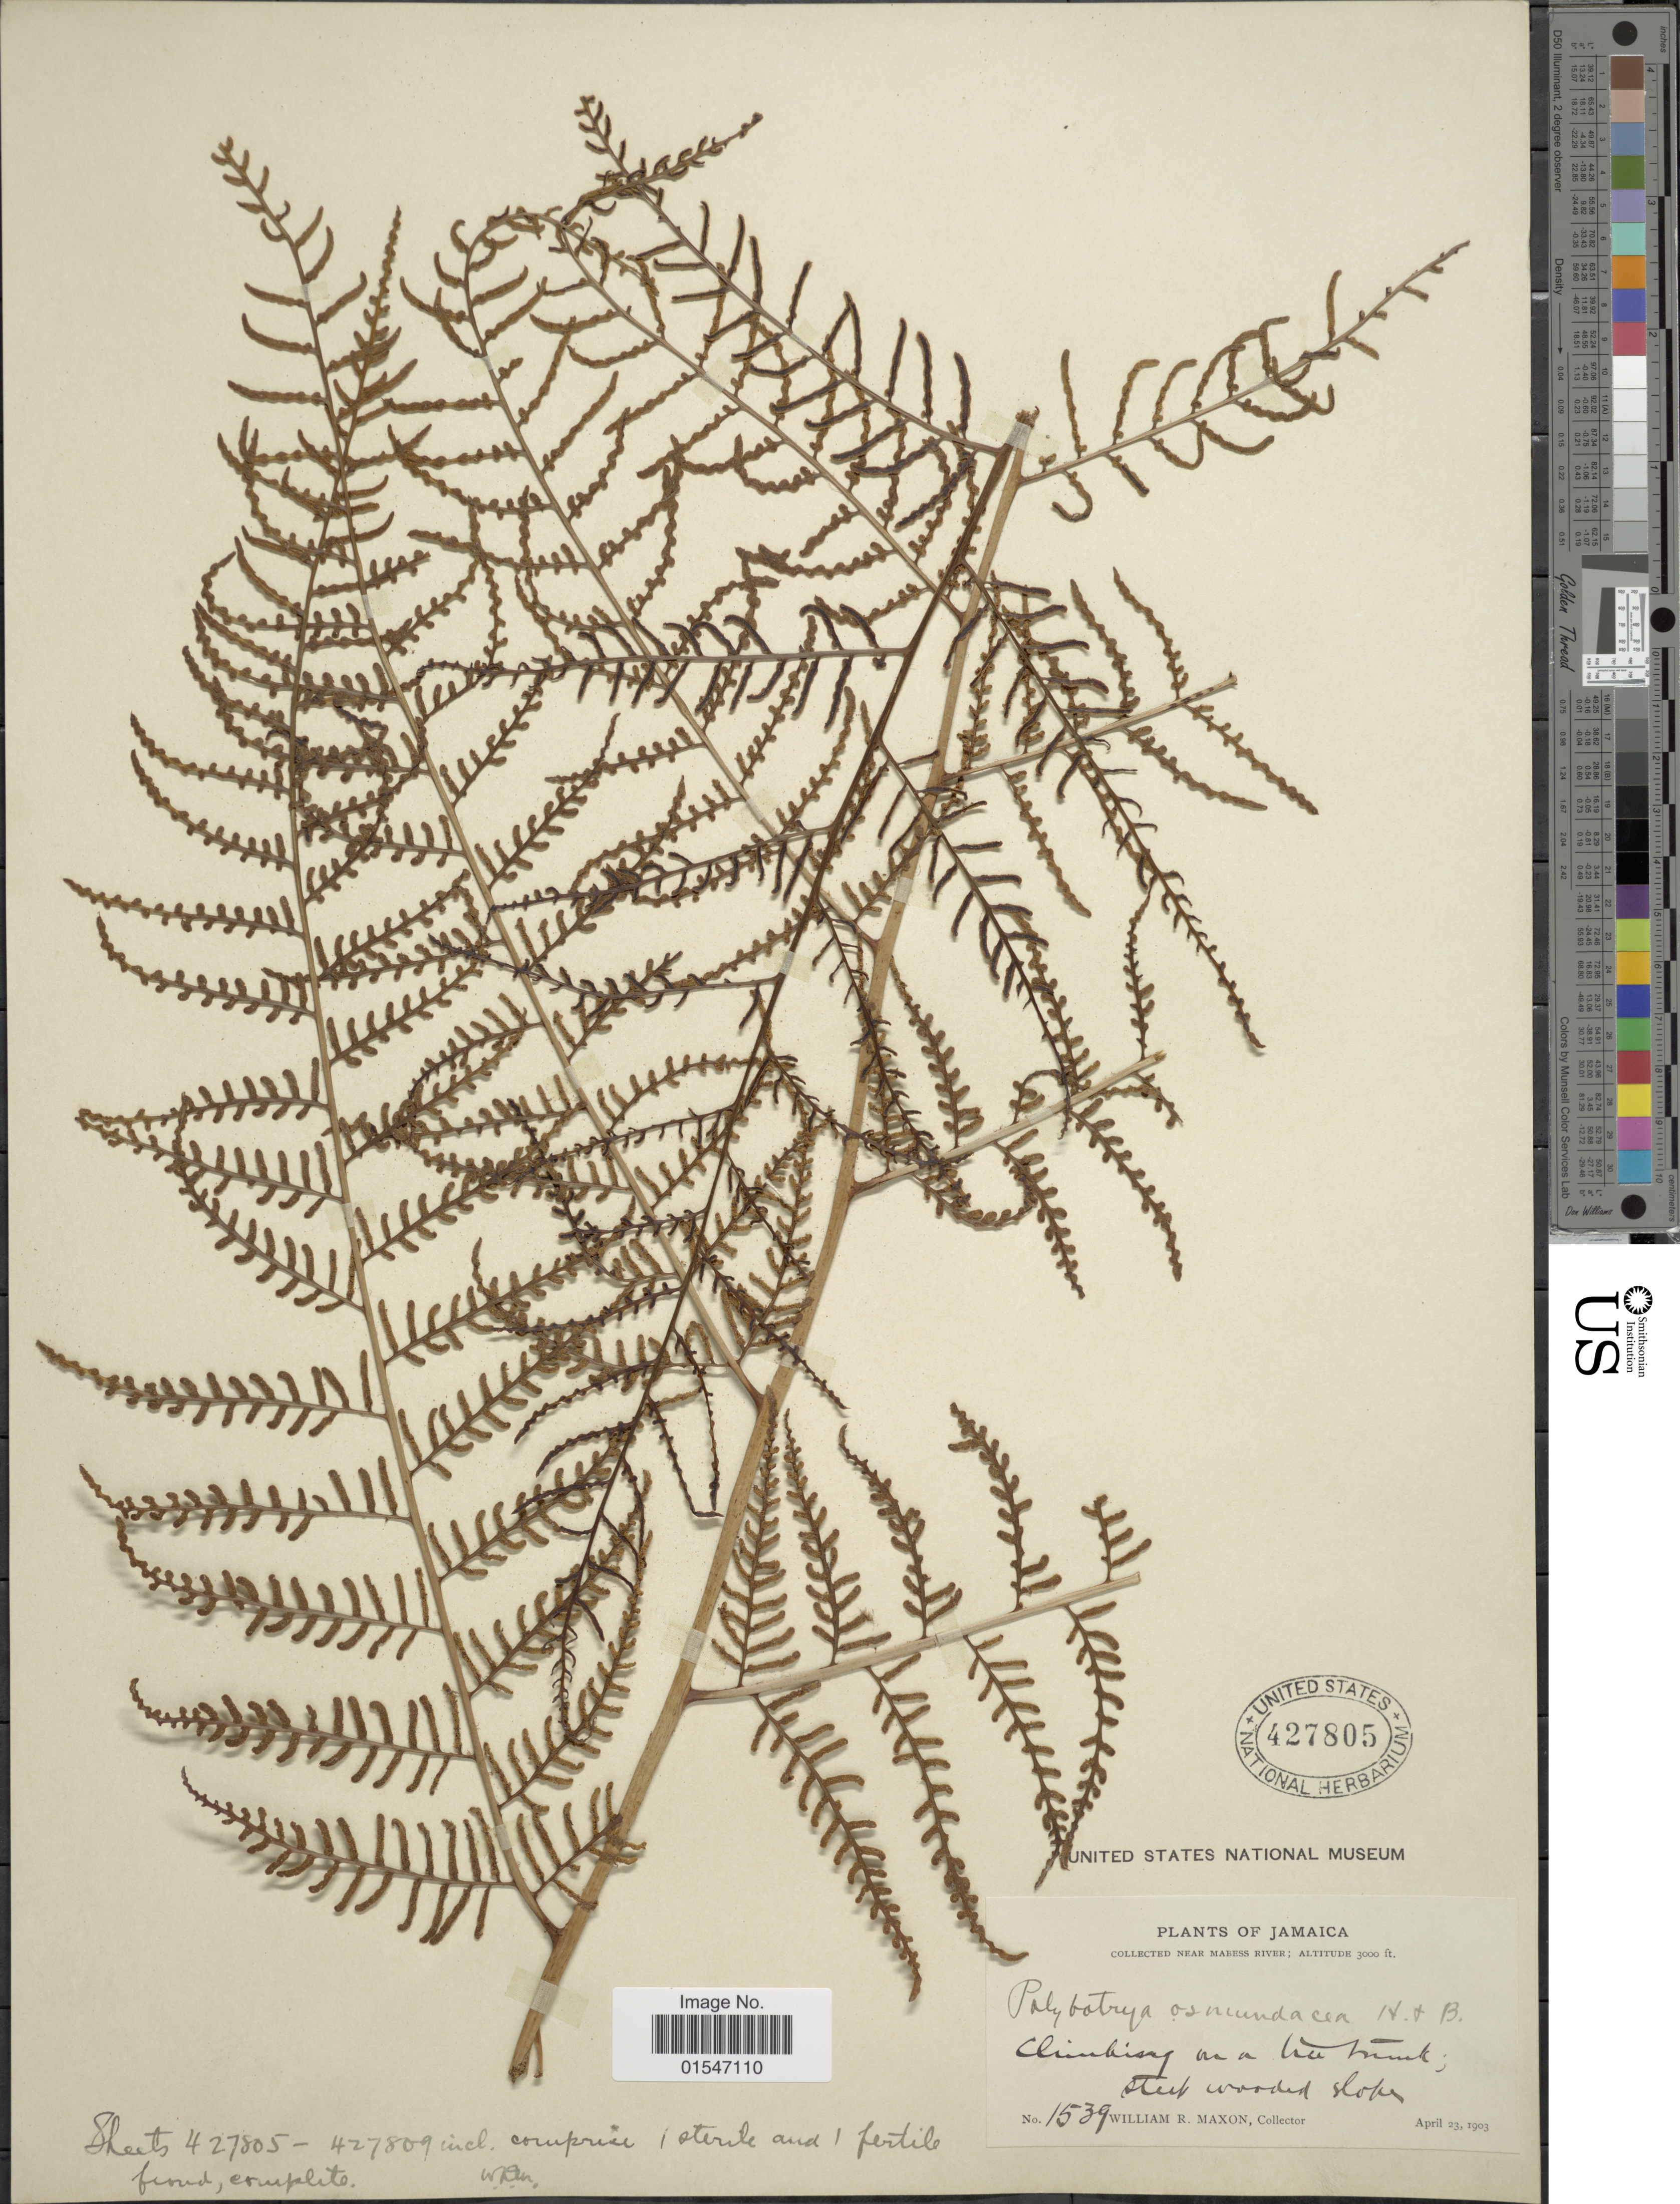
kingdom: Plantae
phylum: Tracheophyta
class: Polypodiopsida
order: Polypodiales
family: Dryopteridaceae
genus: Polybotrya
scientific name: Polybotrya osmundacea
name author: Humb. & Bonpl. ex Willd.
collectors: W. R. Maxon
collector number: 1539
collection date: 1903-04-23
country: Jamaica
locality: Jamaica, Near Mabess River.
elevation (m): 914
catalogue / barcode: US 427805